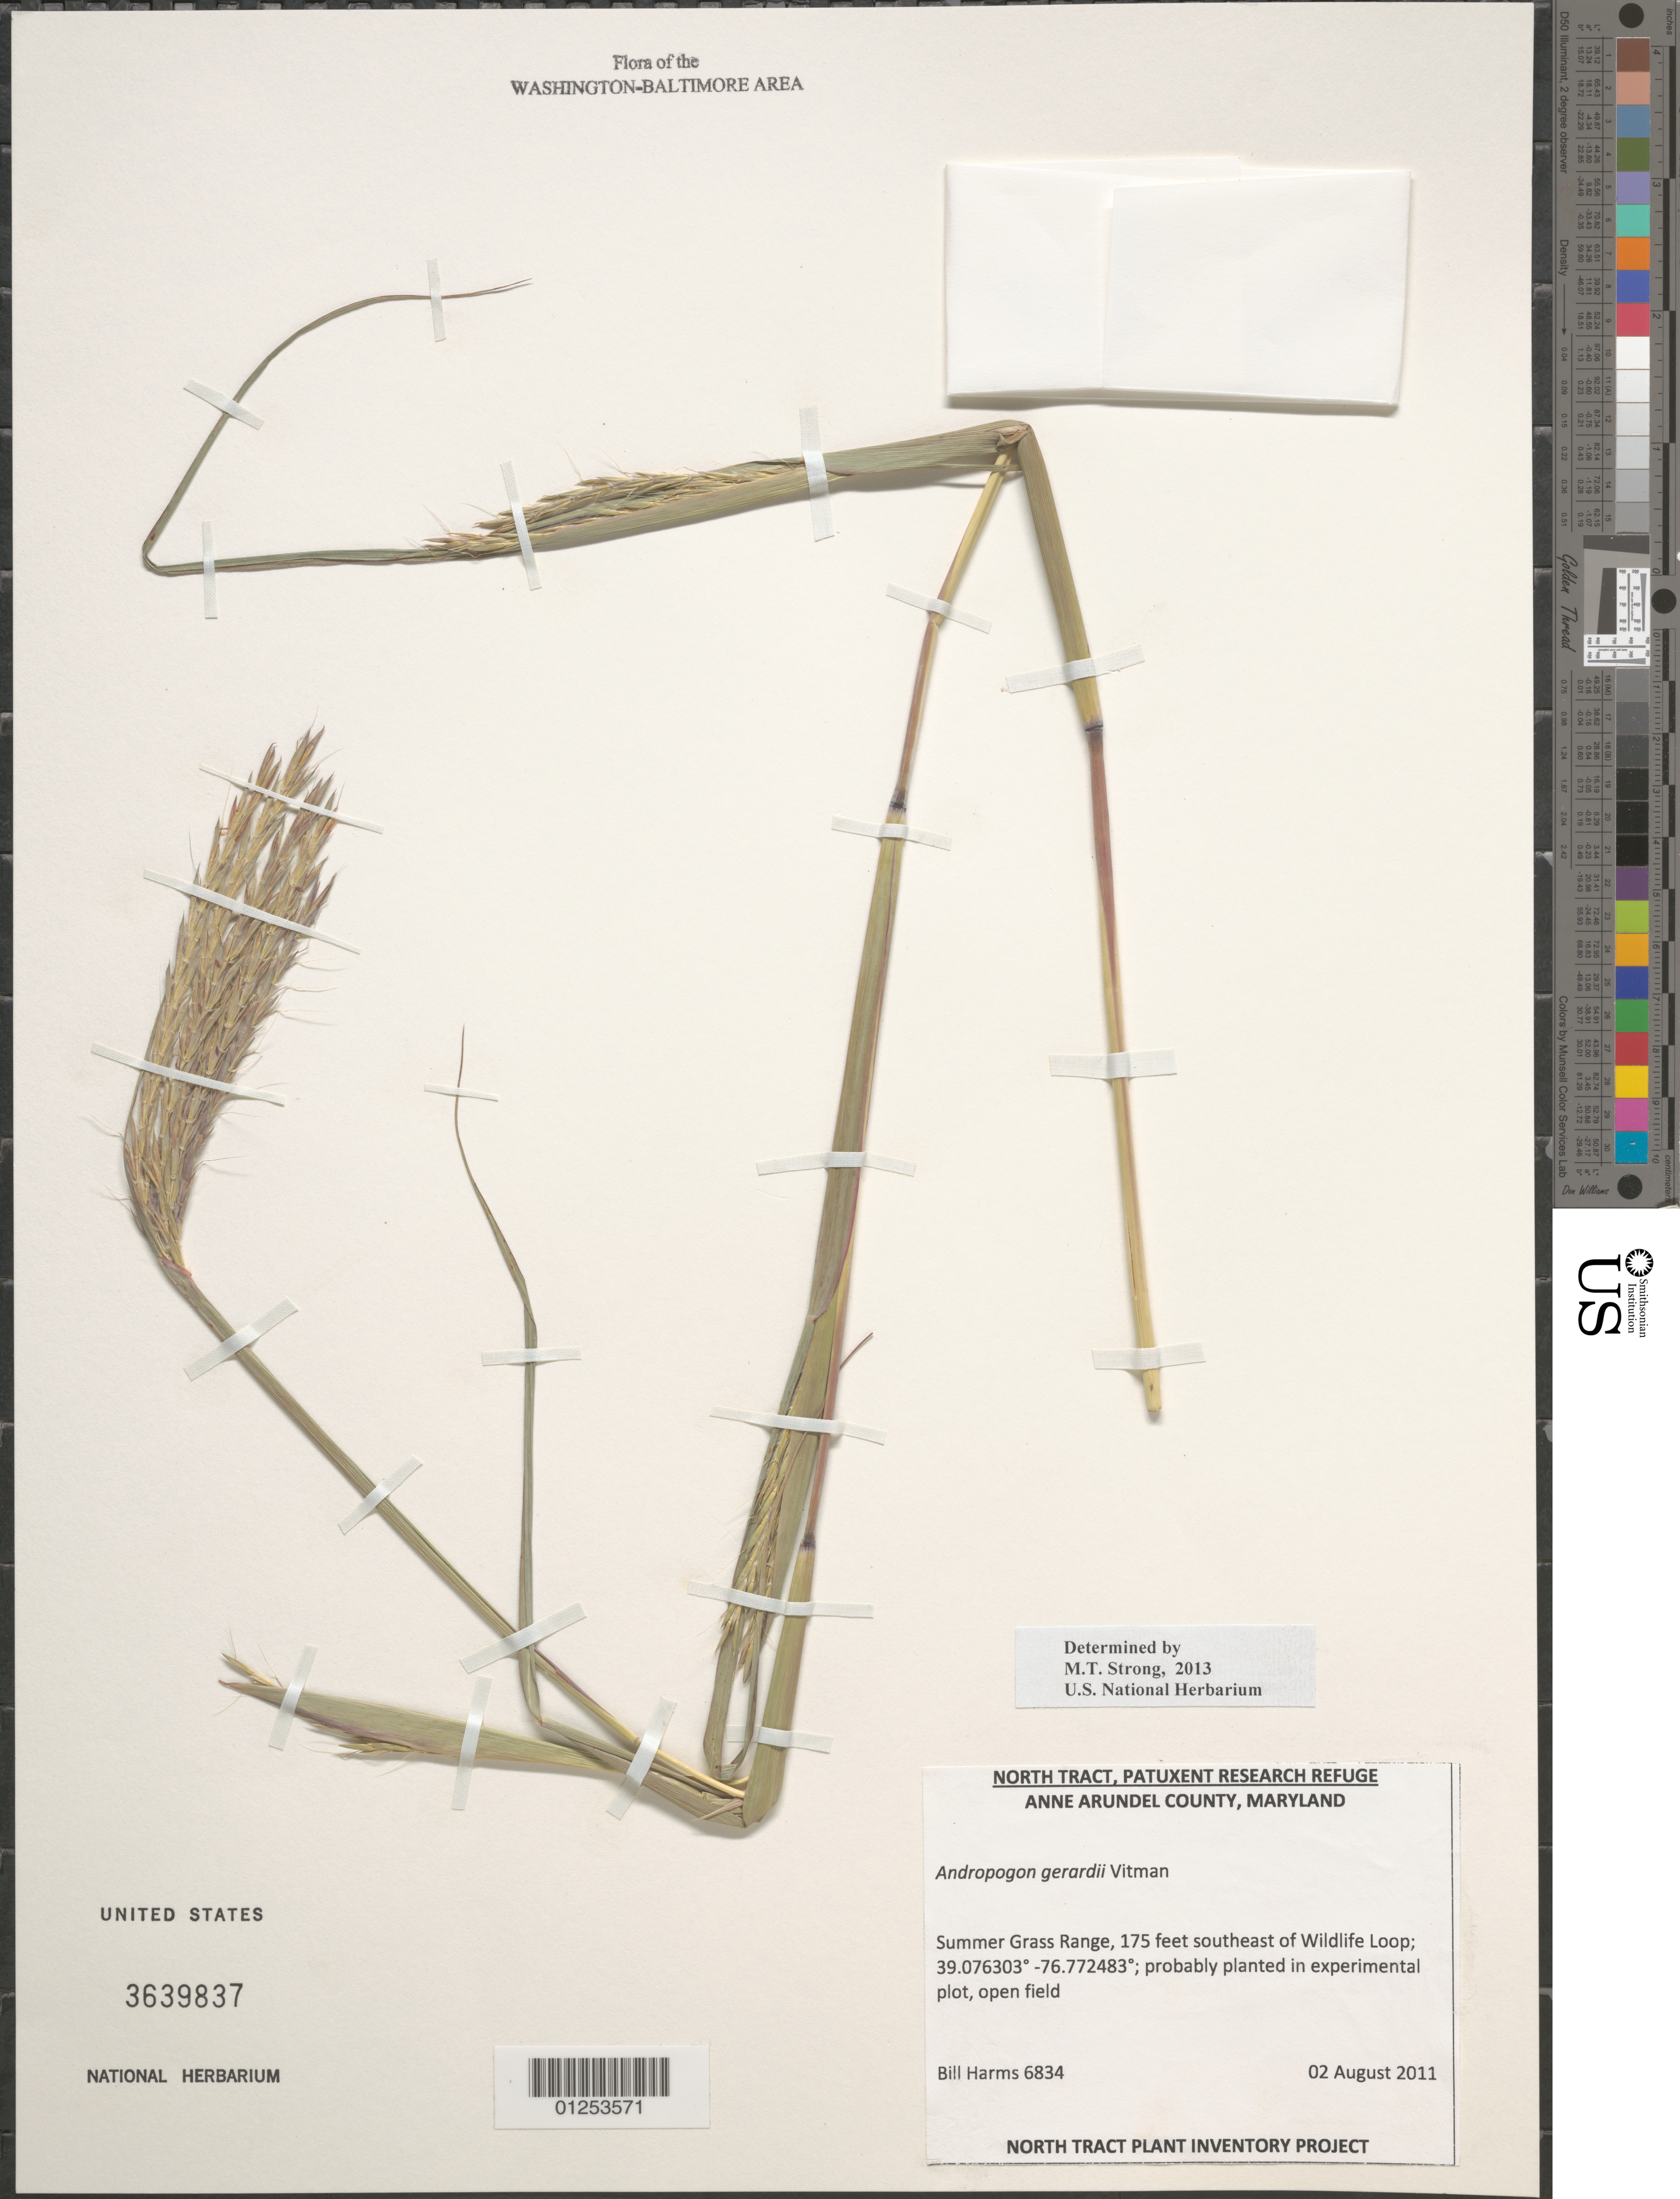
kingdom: Plantae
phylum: Tracheophyta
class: Liliopsida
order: Poales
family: Poaceae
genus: Andropogon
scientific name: Andropogon gerardii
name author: Vitman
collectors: B. Harms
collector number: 6834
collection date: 2011-08-02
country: United States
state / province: Maryland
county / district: Anne Arundel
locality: Summer Grass Range, 175 feet southeast of Wildlife Loop.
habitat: probably planted in experimental plot, open field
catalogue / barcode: US 3639837